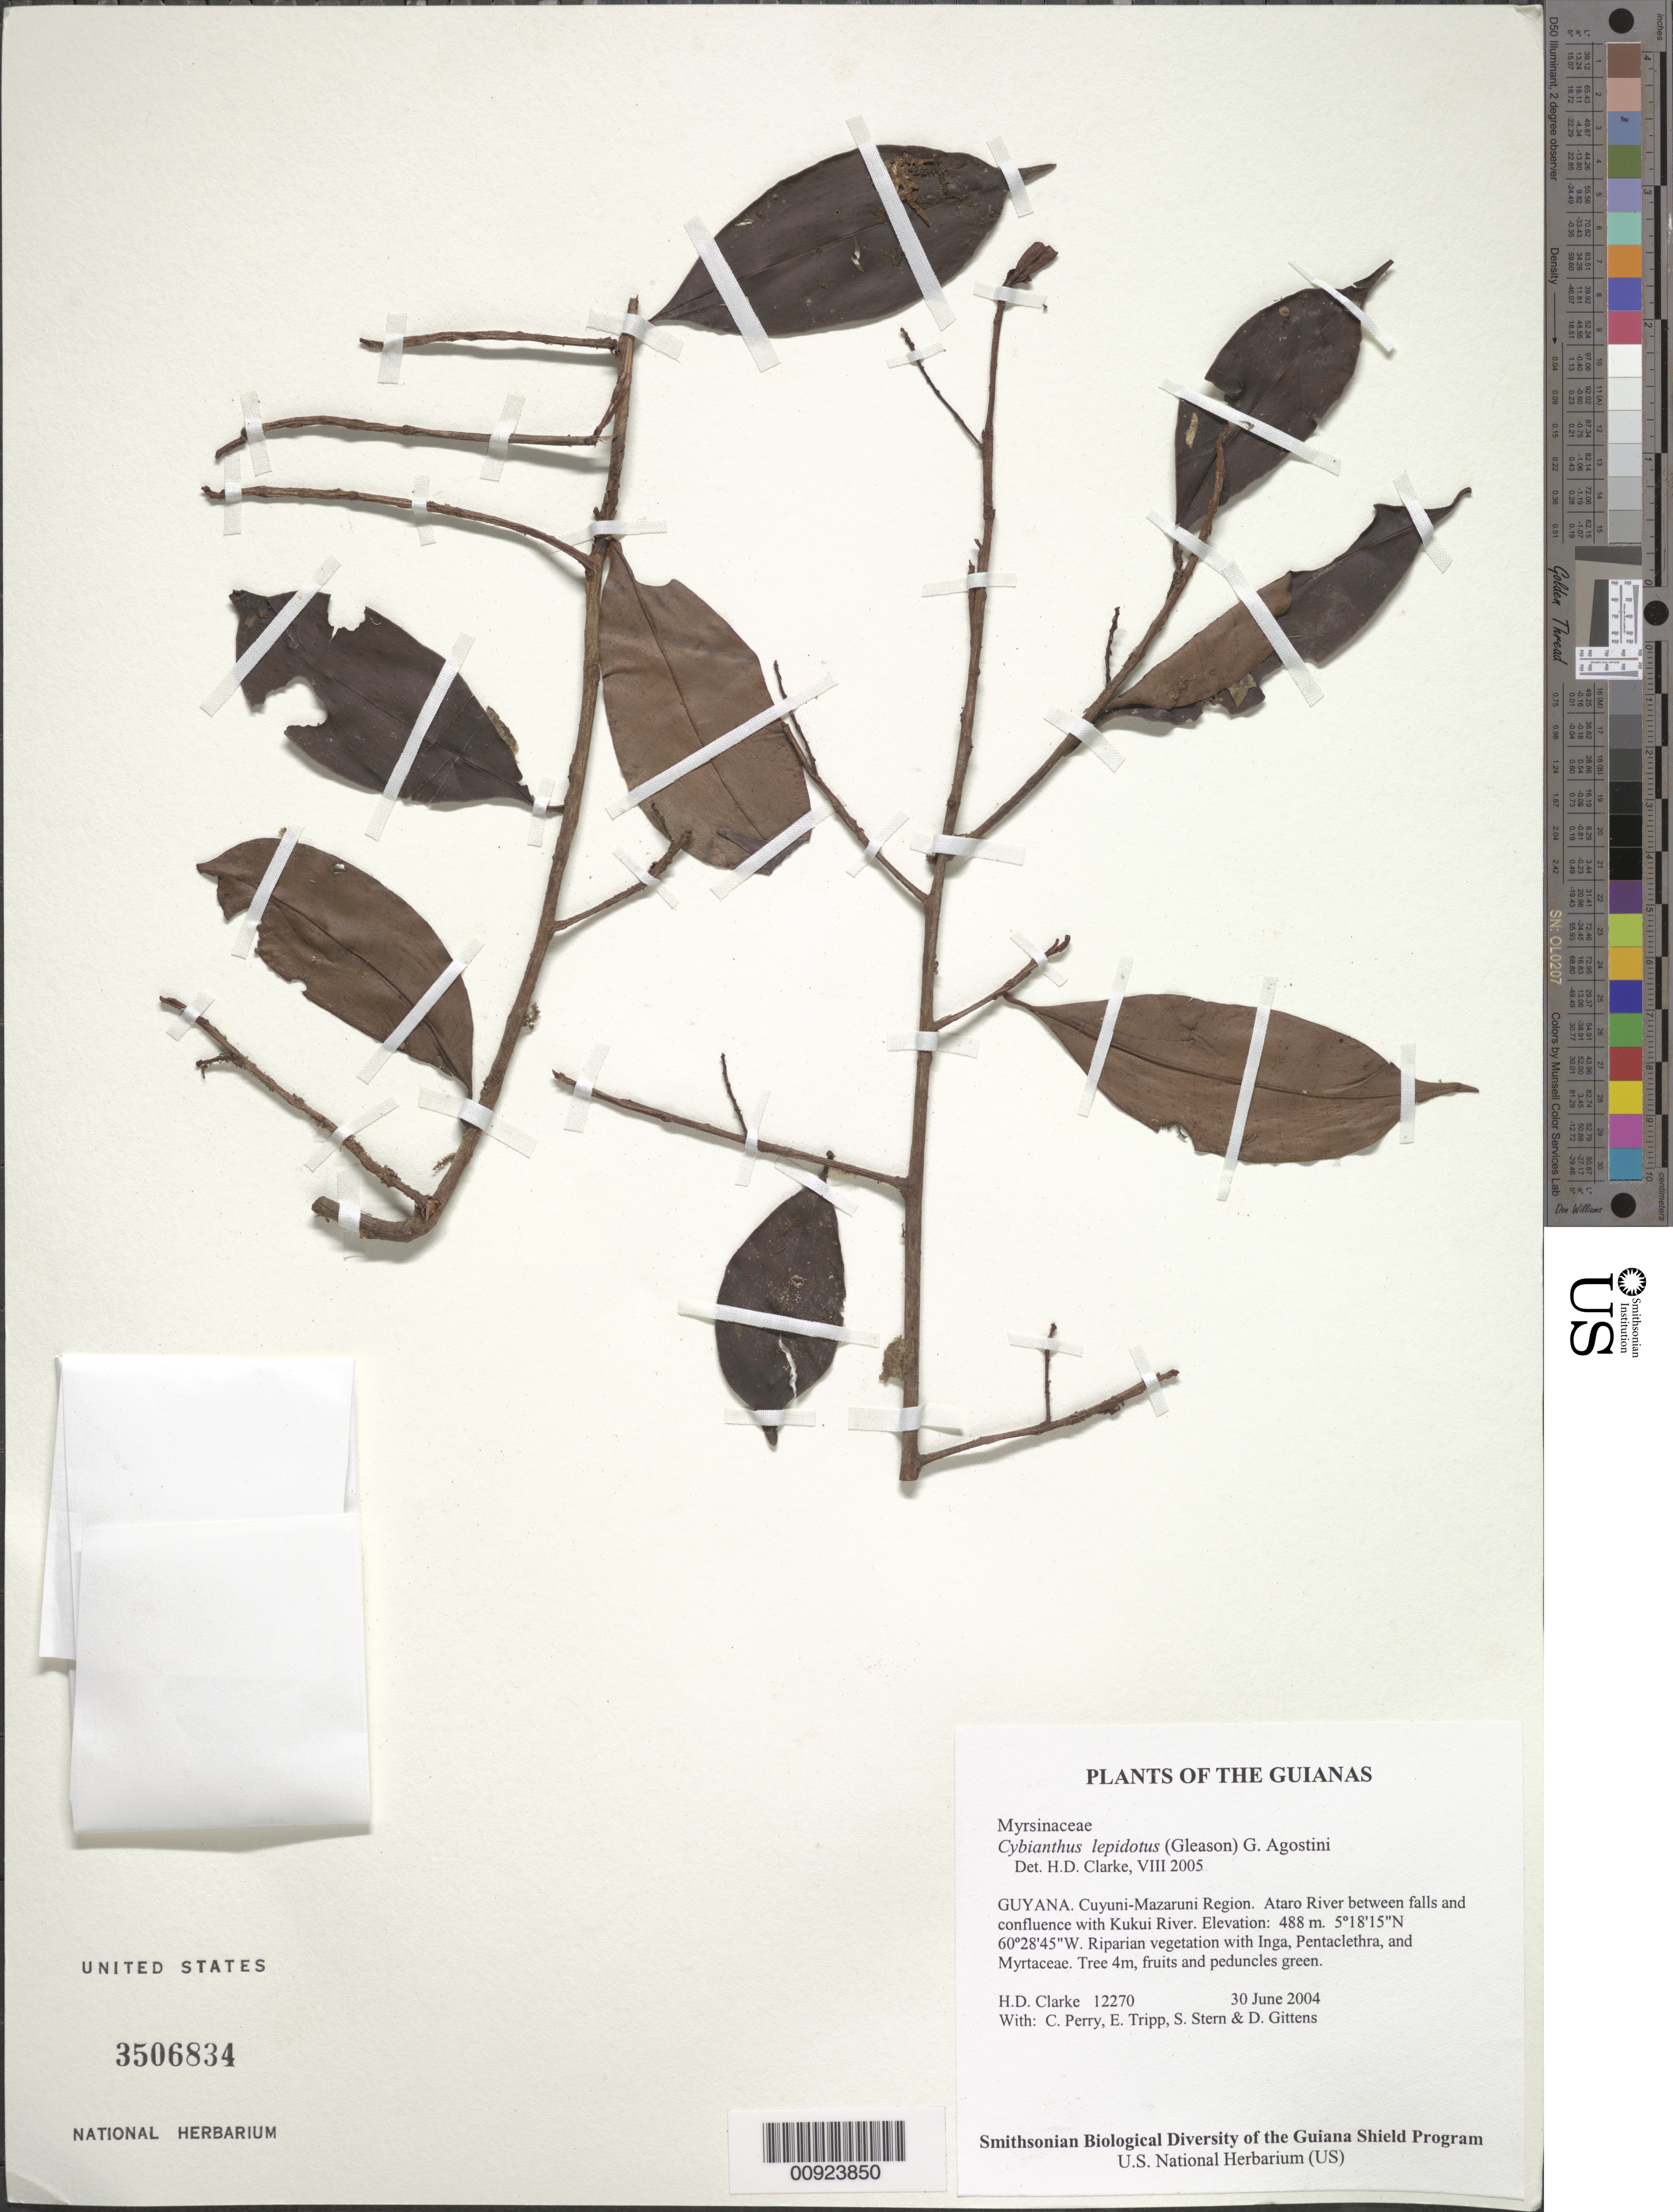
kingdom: Plantae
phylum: Tracheophyta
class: Magnoliopsida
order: Ericales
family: Primulaceae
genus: Cybianthus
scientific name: Cybianthus lepidotus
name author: (Gleason) G. Agostini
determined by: Clarke, H. D., University of North Carolina (Asheville)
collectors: H. D. Clarke, C. Perry, E. Tripp, S. R. Stern & D. Gittens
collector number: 12270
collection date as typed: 30 June 2004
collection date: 2004-06-30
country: Guyana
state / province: Cuyuni-Mazaruni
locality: Ataro River between falls and confluence with Kukui River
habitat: Riparian vegetation with Inga, Pentaclethra, and Myrtaceae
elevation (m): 488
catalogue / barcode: US 3506834